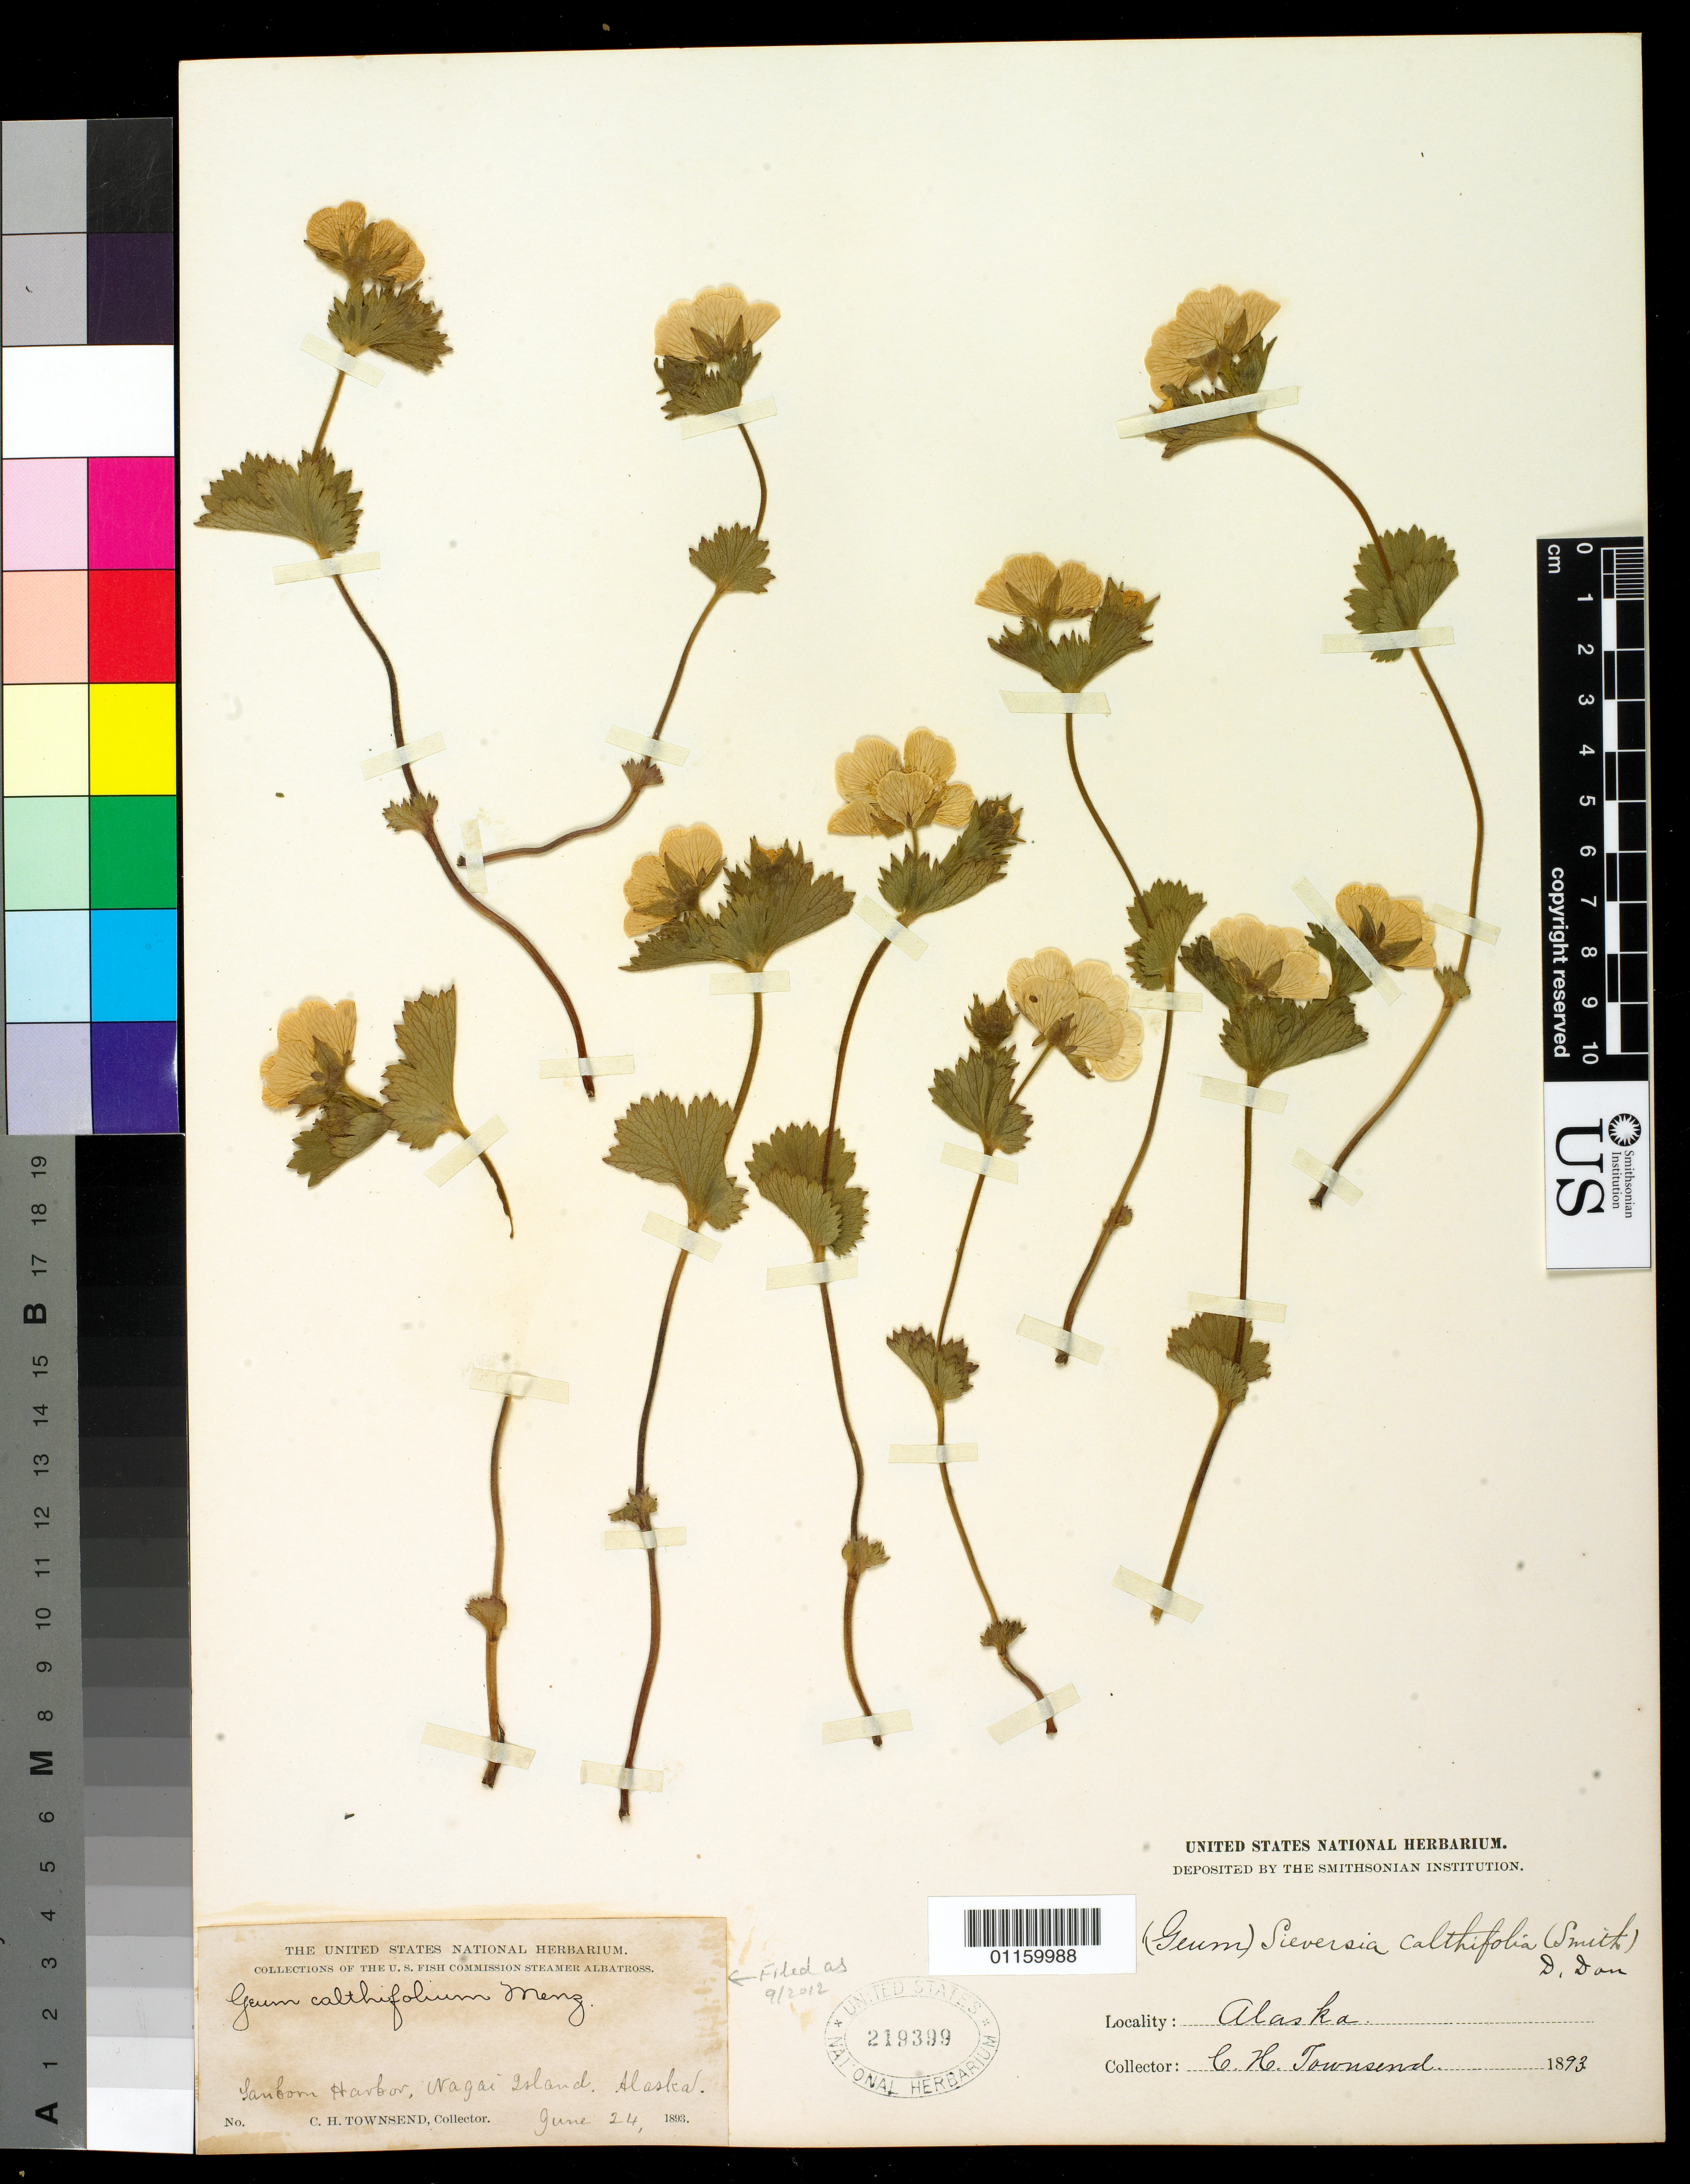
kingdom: Plantae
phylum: Tracheophyta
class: Magnoliopsida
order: Rosales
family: Rosaceae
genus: Geum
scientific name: Geum calthifolium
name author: Menzies ex Sm.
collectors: C. H. Townsend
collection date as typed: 24 Jun 1893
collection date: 1893-06-24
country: United States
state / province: Alaska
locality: Sanborn Harbor, Nagai Island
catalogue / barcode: US 219399